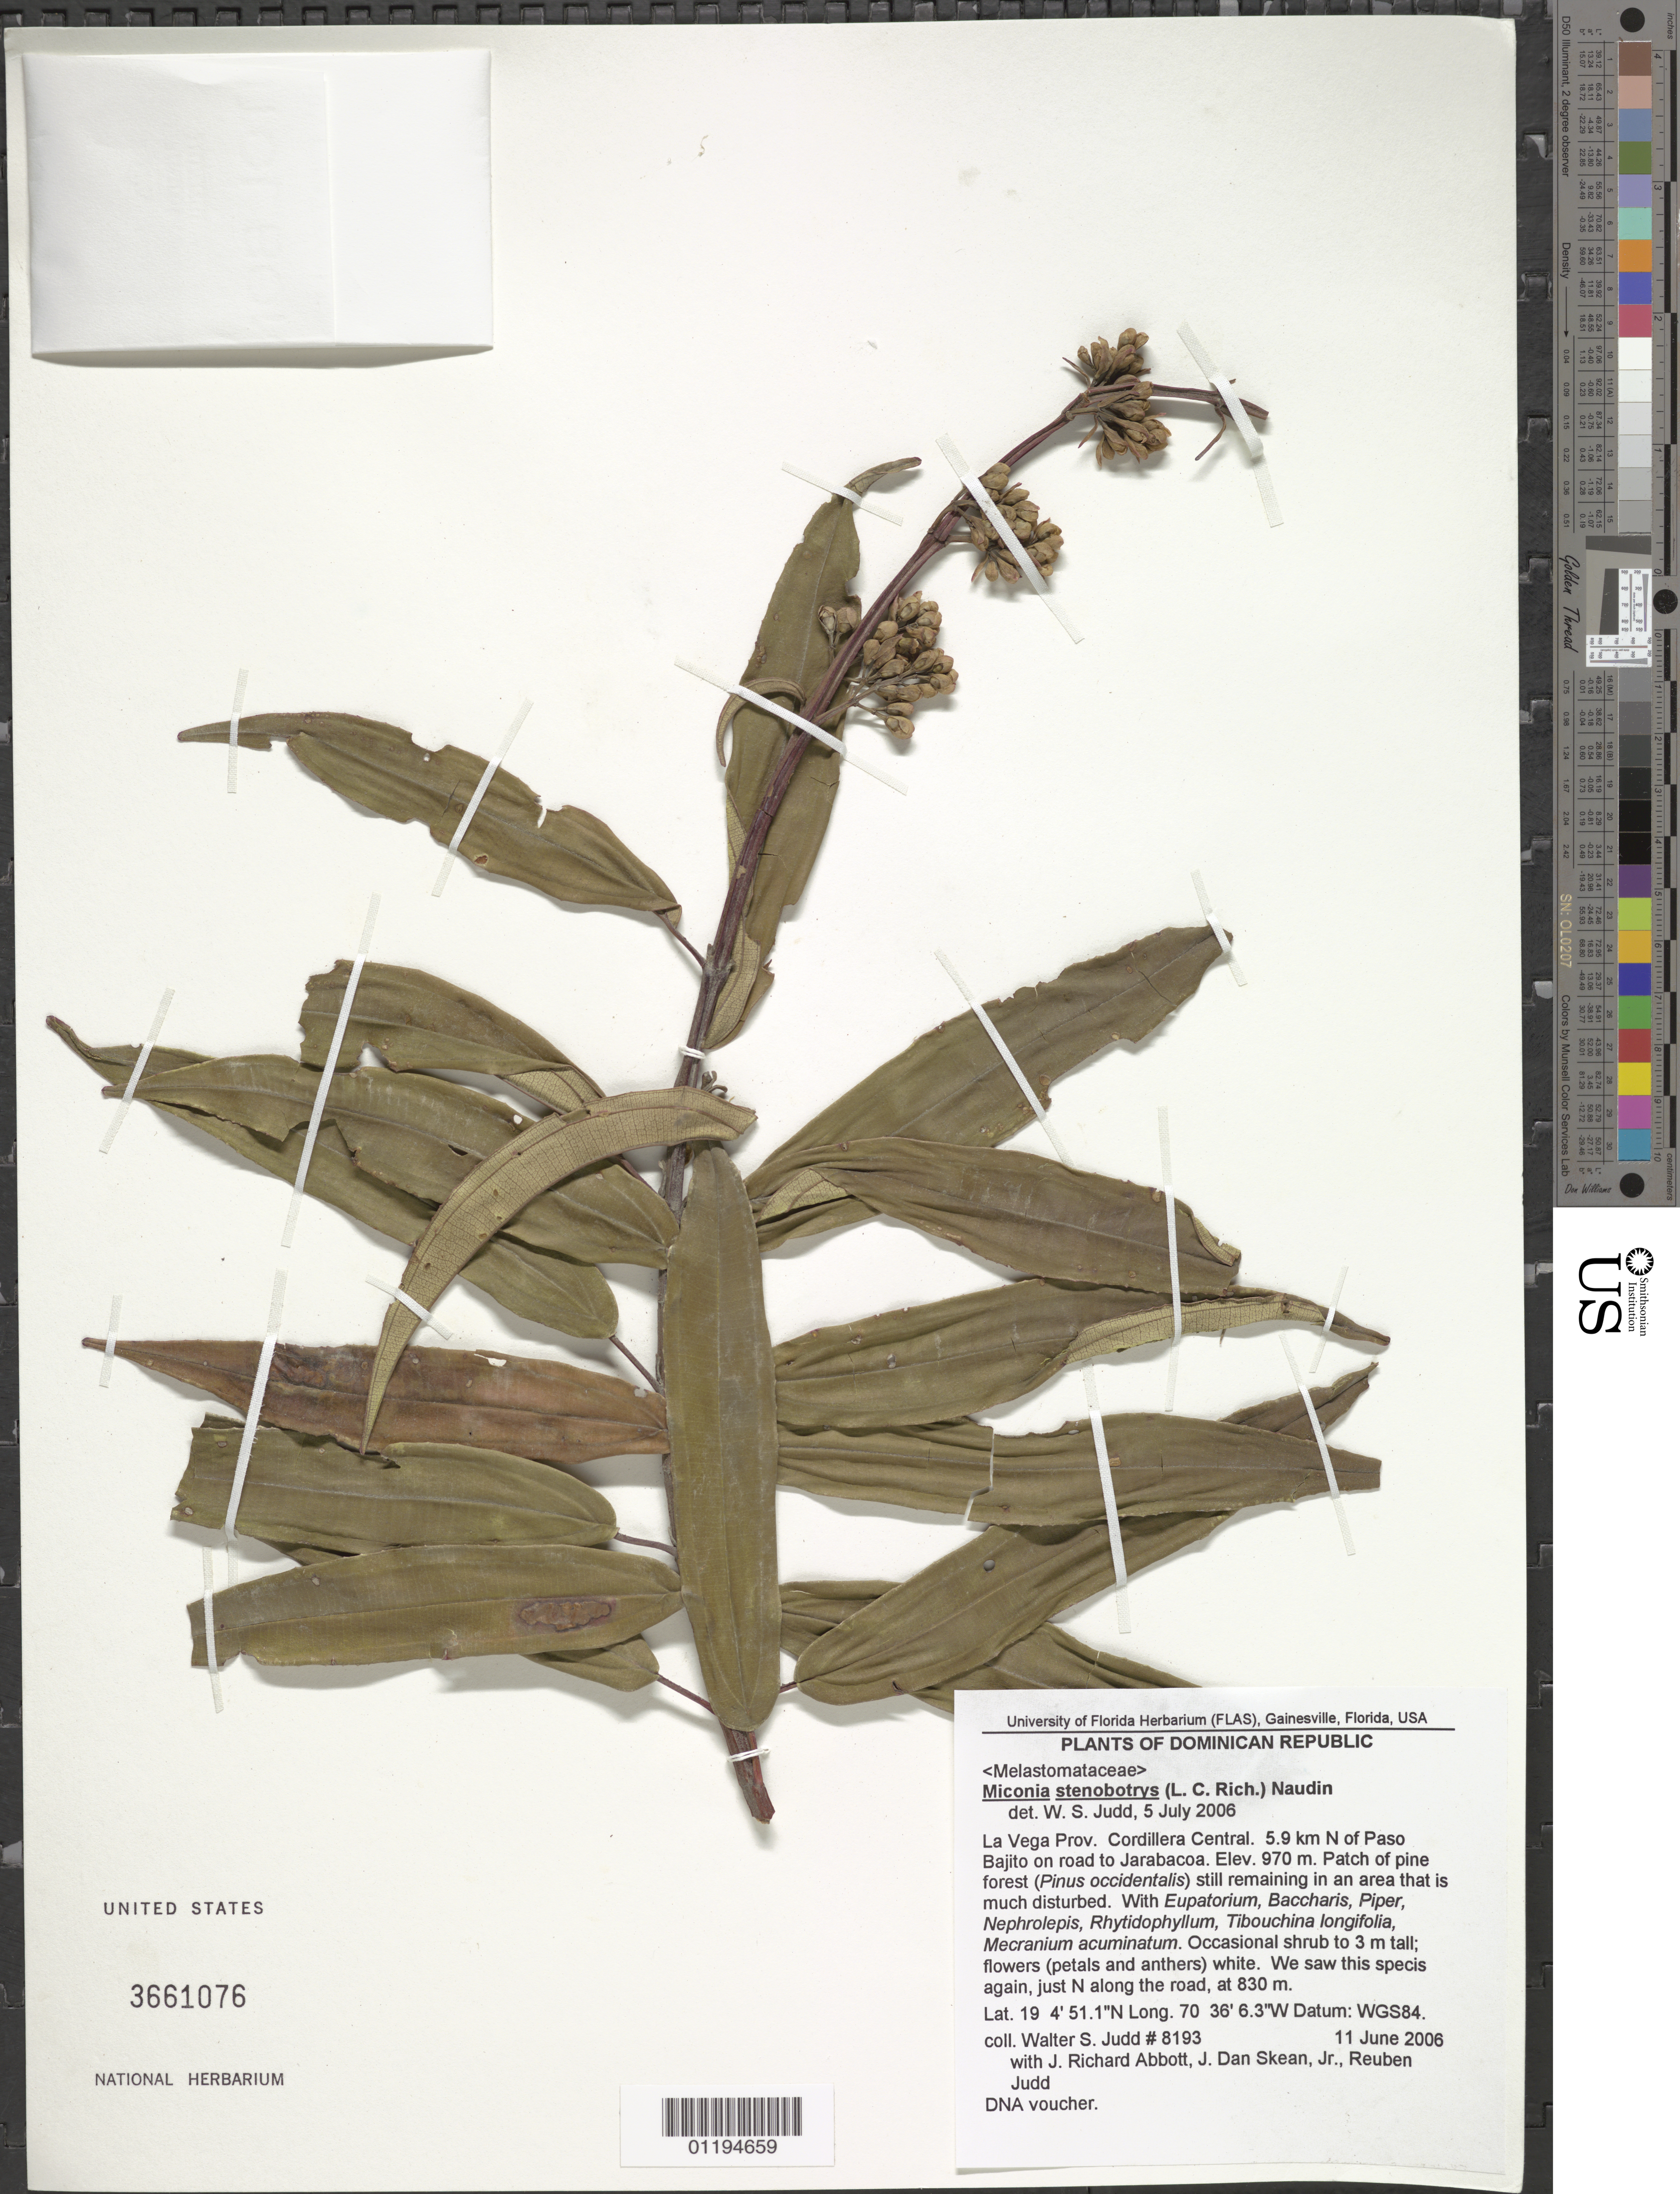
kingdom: Plantae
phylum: Tracheophyta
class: Magnoliopsida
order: Myrtales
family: Melastomataceae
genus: Miconia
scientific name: Miconia stenobotrys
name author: (Rich.) Naudin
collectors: W. S. Judd, J. R. Abbott, J. Skean & R. Judd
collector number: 8193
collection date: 2006-06-11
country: Dominican Republic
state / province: La Vega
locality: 5.9 km N of Paso Bajito on rd. to Jarabocoa.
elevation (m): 970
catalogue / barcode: US 3661076